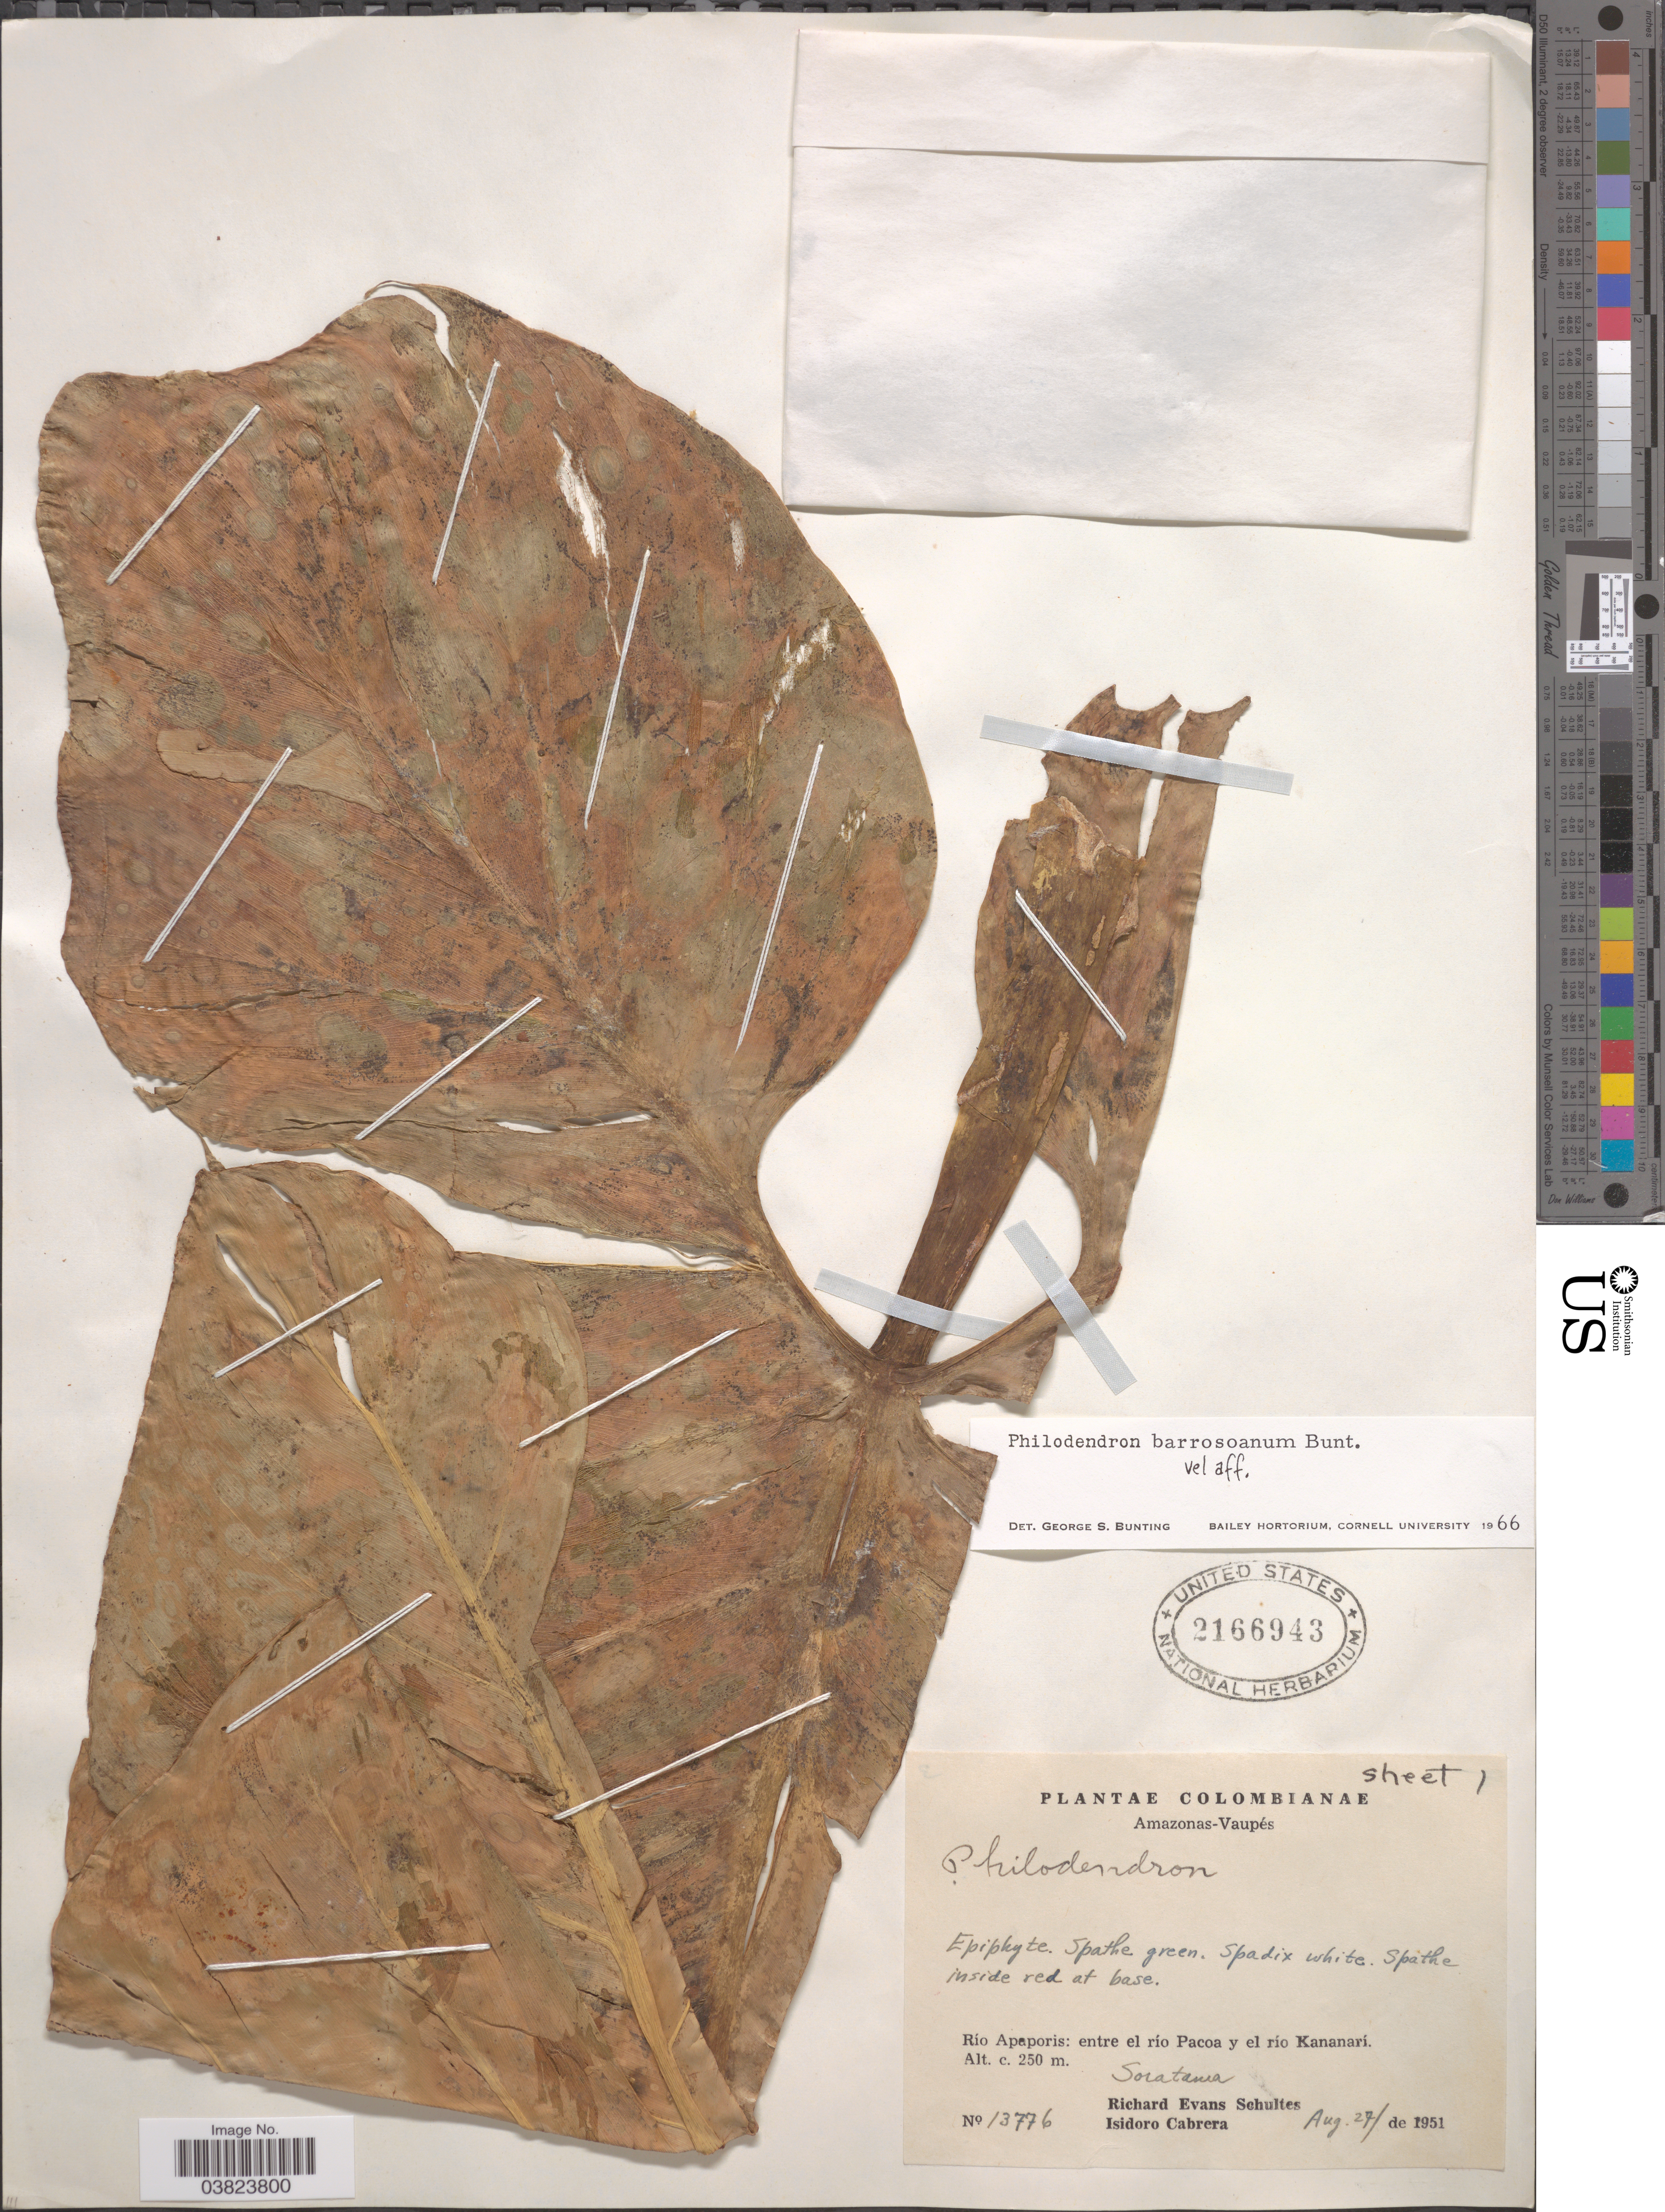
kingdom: Plantae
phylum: Tracheophyta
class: Liliopsida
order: Alismatales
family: Araceae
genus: Philodendron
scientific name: Philodendron barrosoanum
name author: G.S. Bunting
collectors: R. E. Schultes & I. Cabrera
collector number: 13776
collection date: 1951-08-27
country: Colombia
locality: Amazonas-Vaupés. Río Apaporis: entre el río Pacoa y el río Kananarí. Soratama.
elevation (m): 250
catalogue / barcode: US 2166943